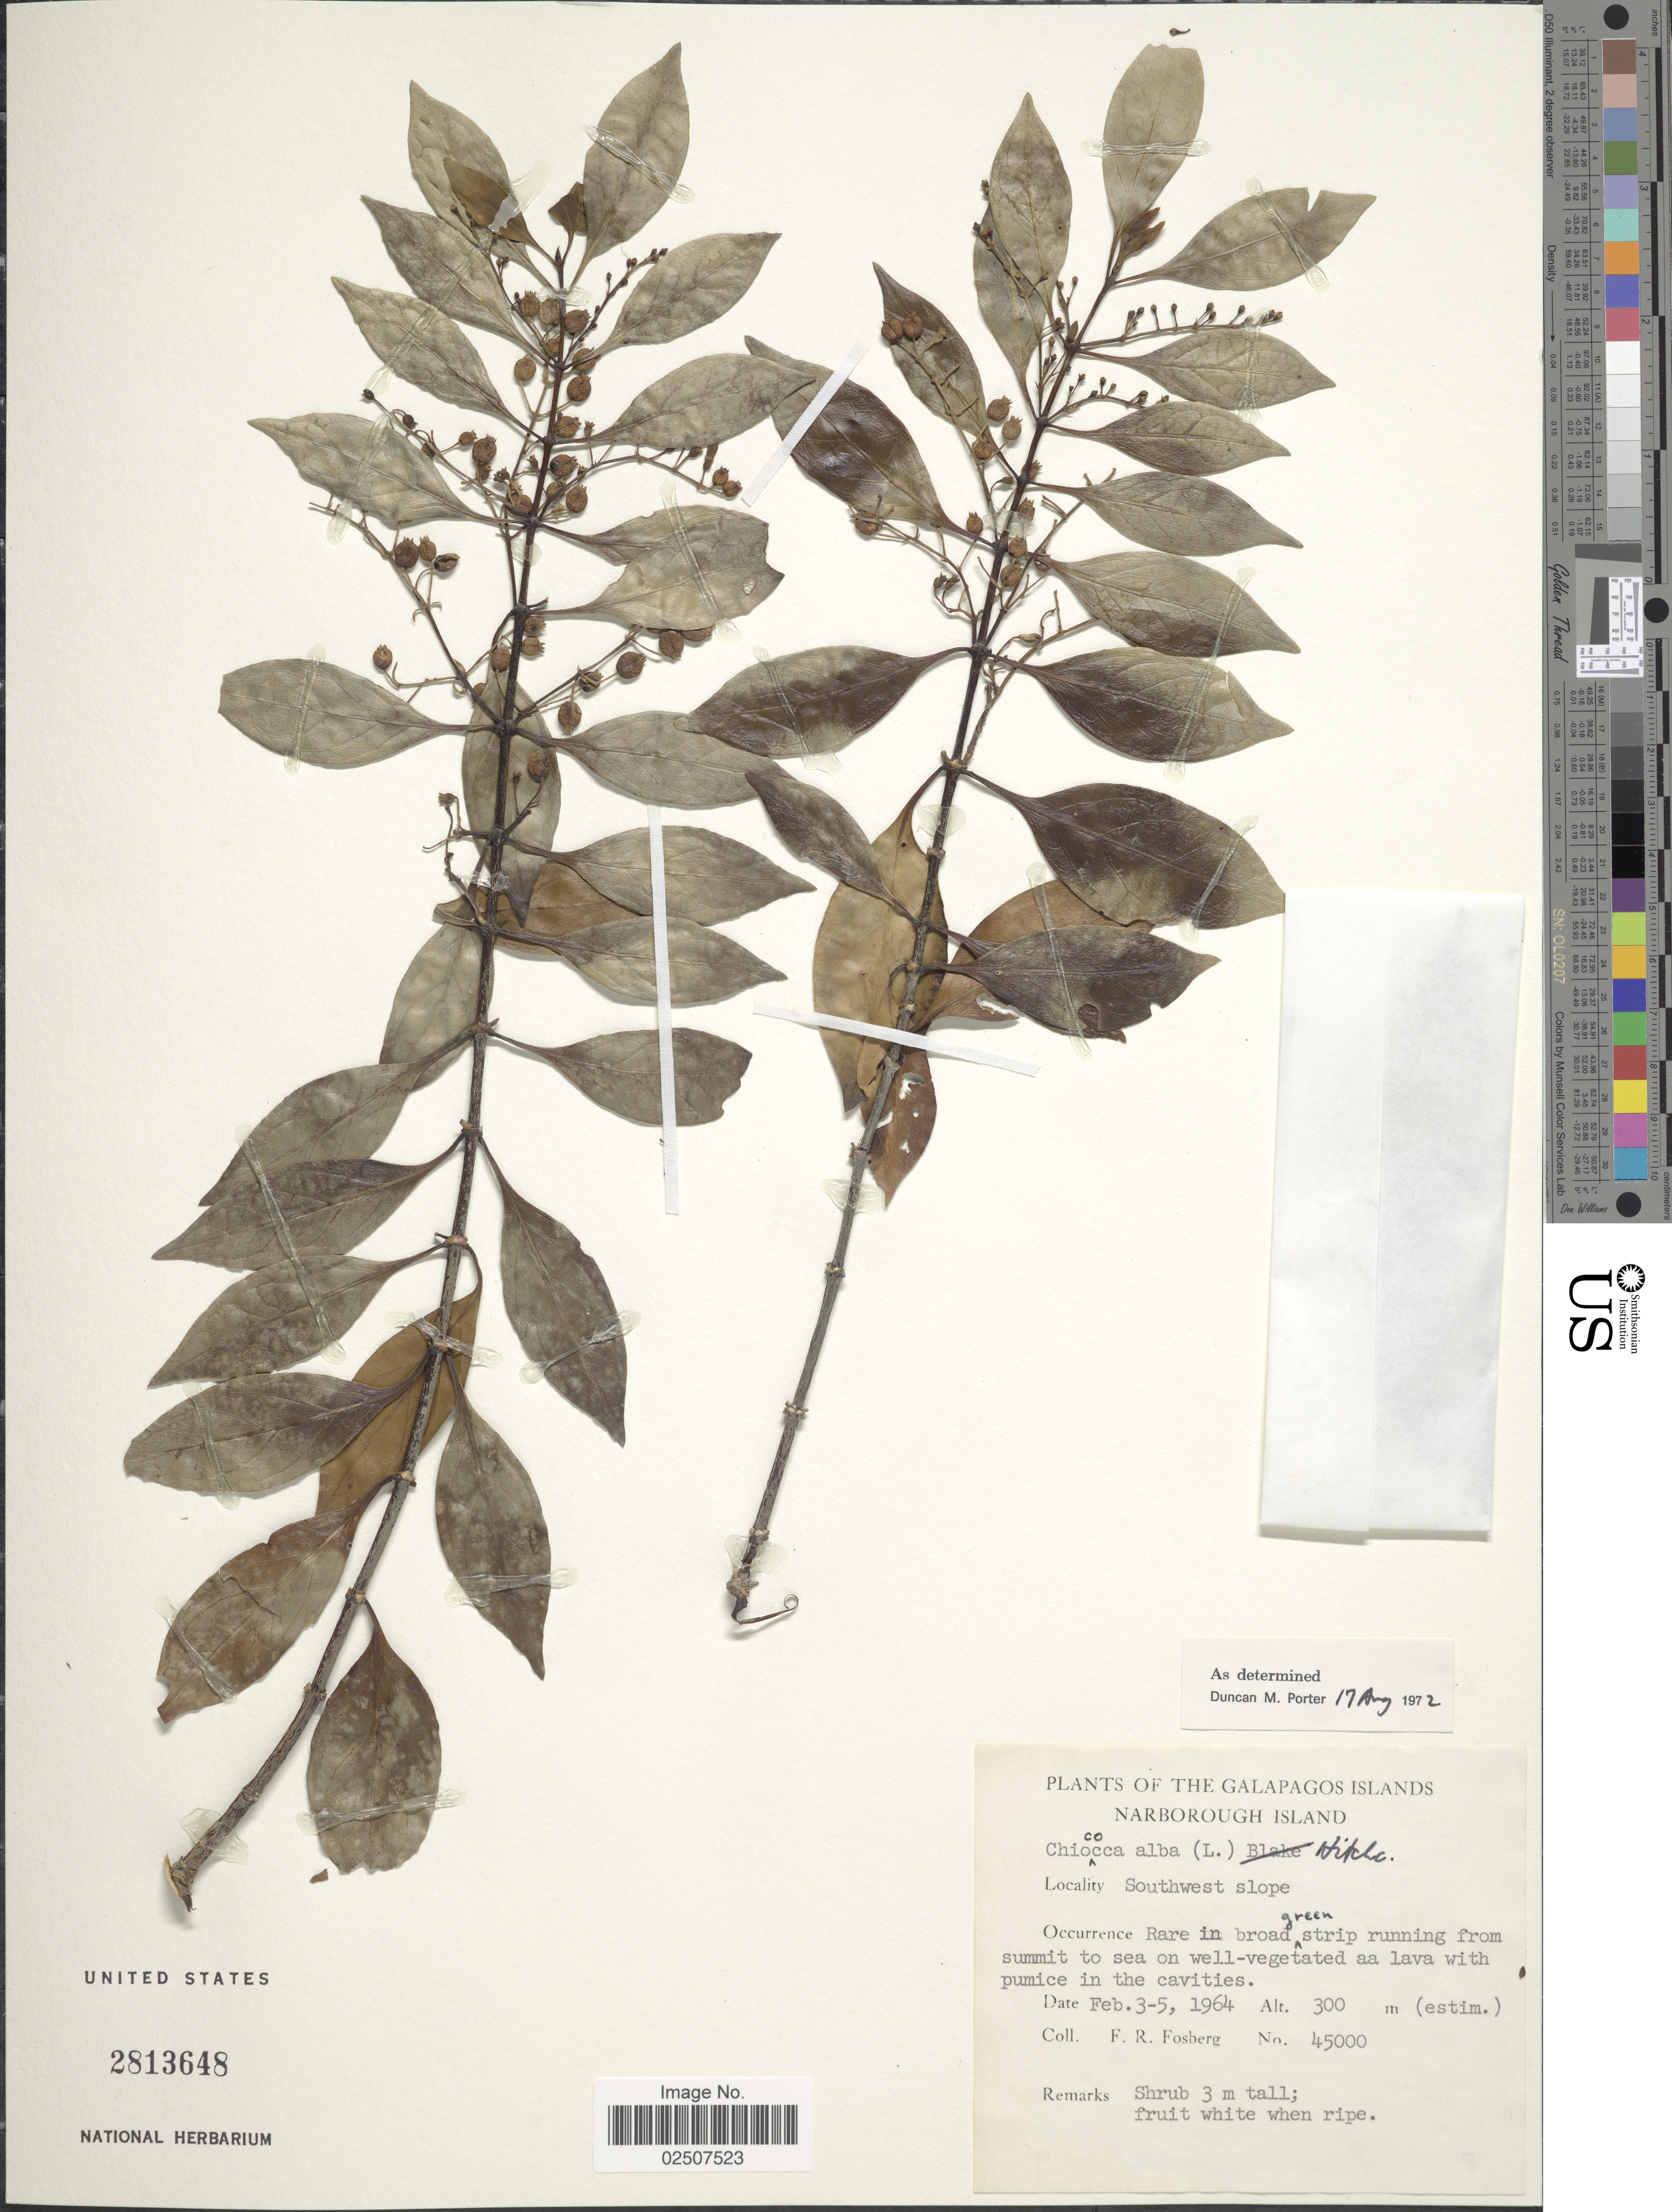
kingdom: Plantae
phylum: Tracheophyta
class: Magnoliopsida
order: Gentianales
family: Rubiaceae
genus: Chiococca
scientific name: Chiococca alba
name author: (L.) Hitchc.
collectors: F. R. Fosberg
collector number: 45000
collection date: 1964-02-03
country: Ecuador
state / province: Colón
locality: Galapagos Islands. Narborough Island, Southwest slope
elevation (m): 300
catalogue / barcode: US 2813648